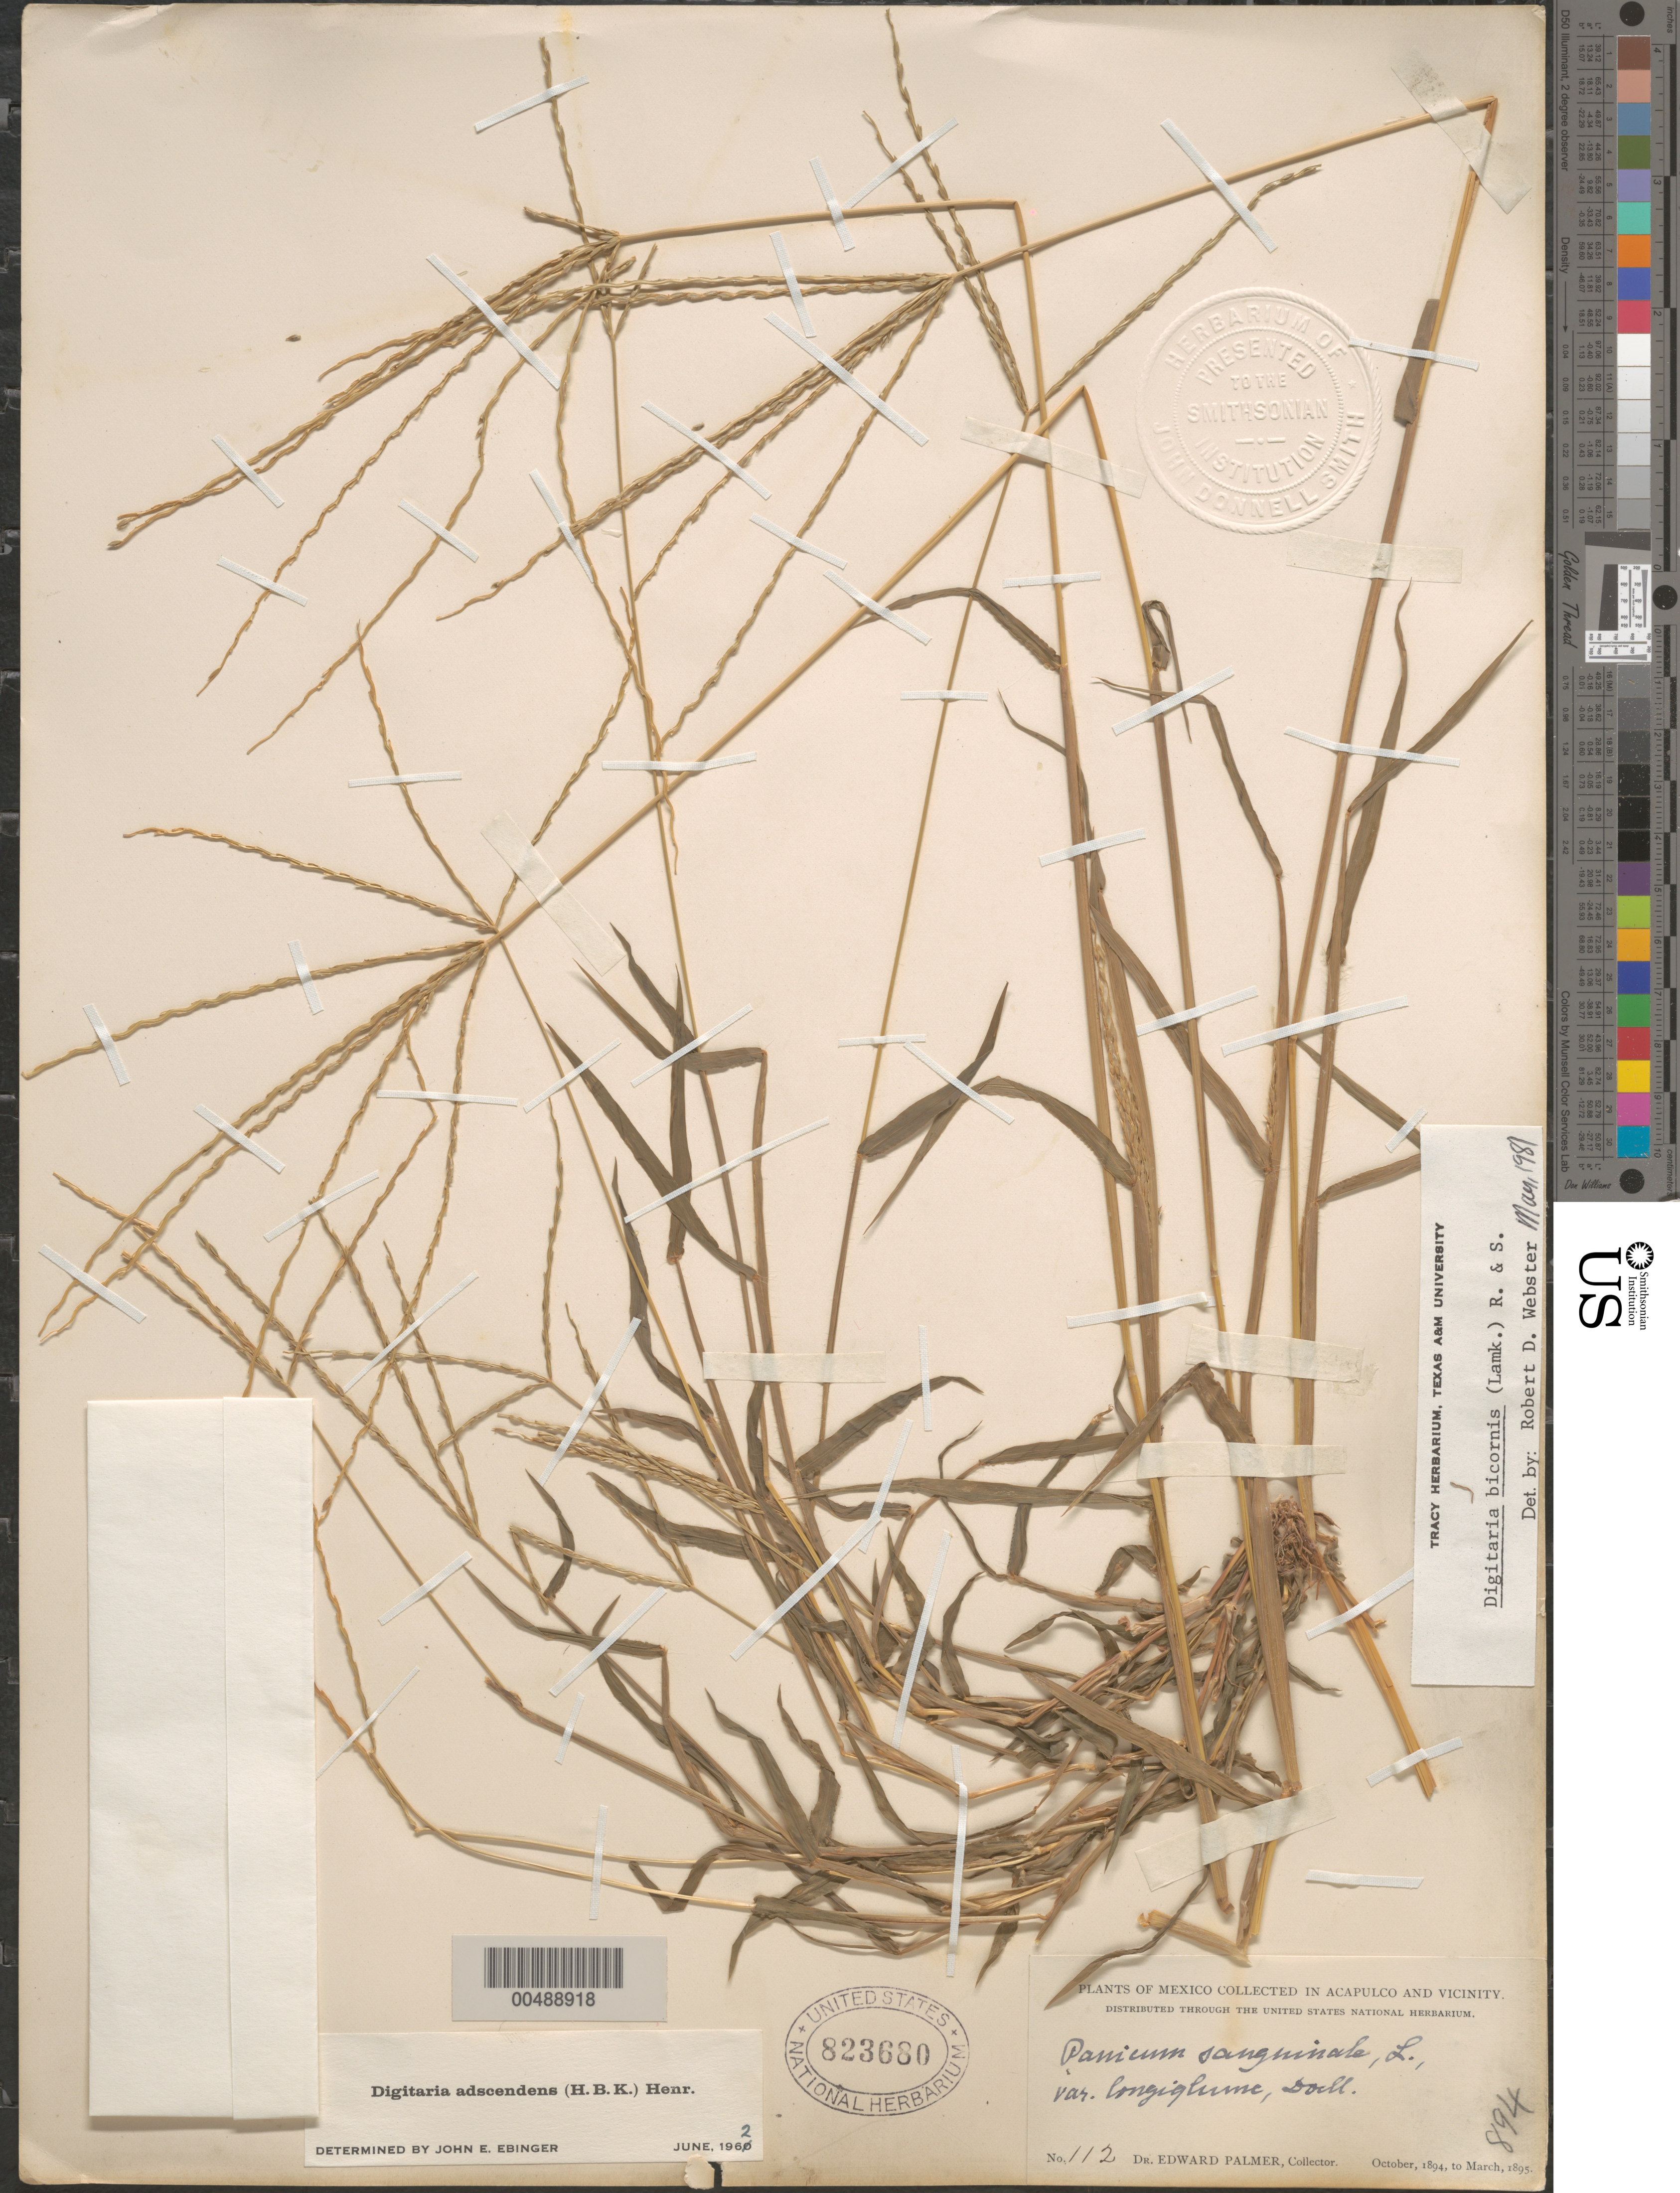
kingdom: Plantae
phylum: Tracheophyta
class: Liliopsida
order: Poales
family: Poaceae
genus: Digitaria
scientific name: Digitaria bicornis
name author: (Lam.) Roem. & Schult.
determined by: Webster, Robert D.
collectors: E. Palmer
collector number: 112/894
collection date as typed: Oct 1894 to Mar 1895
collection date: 1894-10/1895-03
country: Mexico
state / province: Guerrero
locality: In Acapulco and vicinity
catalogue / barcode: US 823680